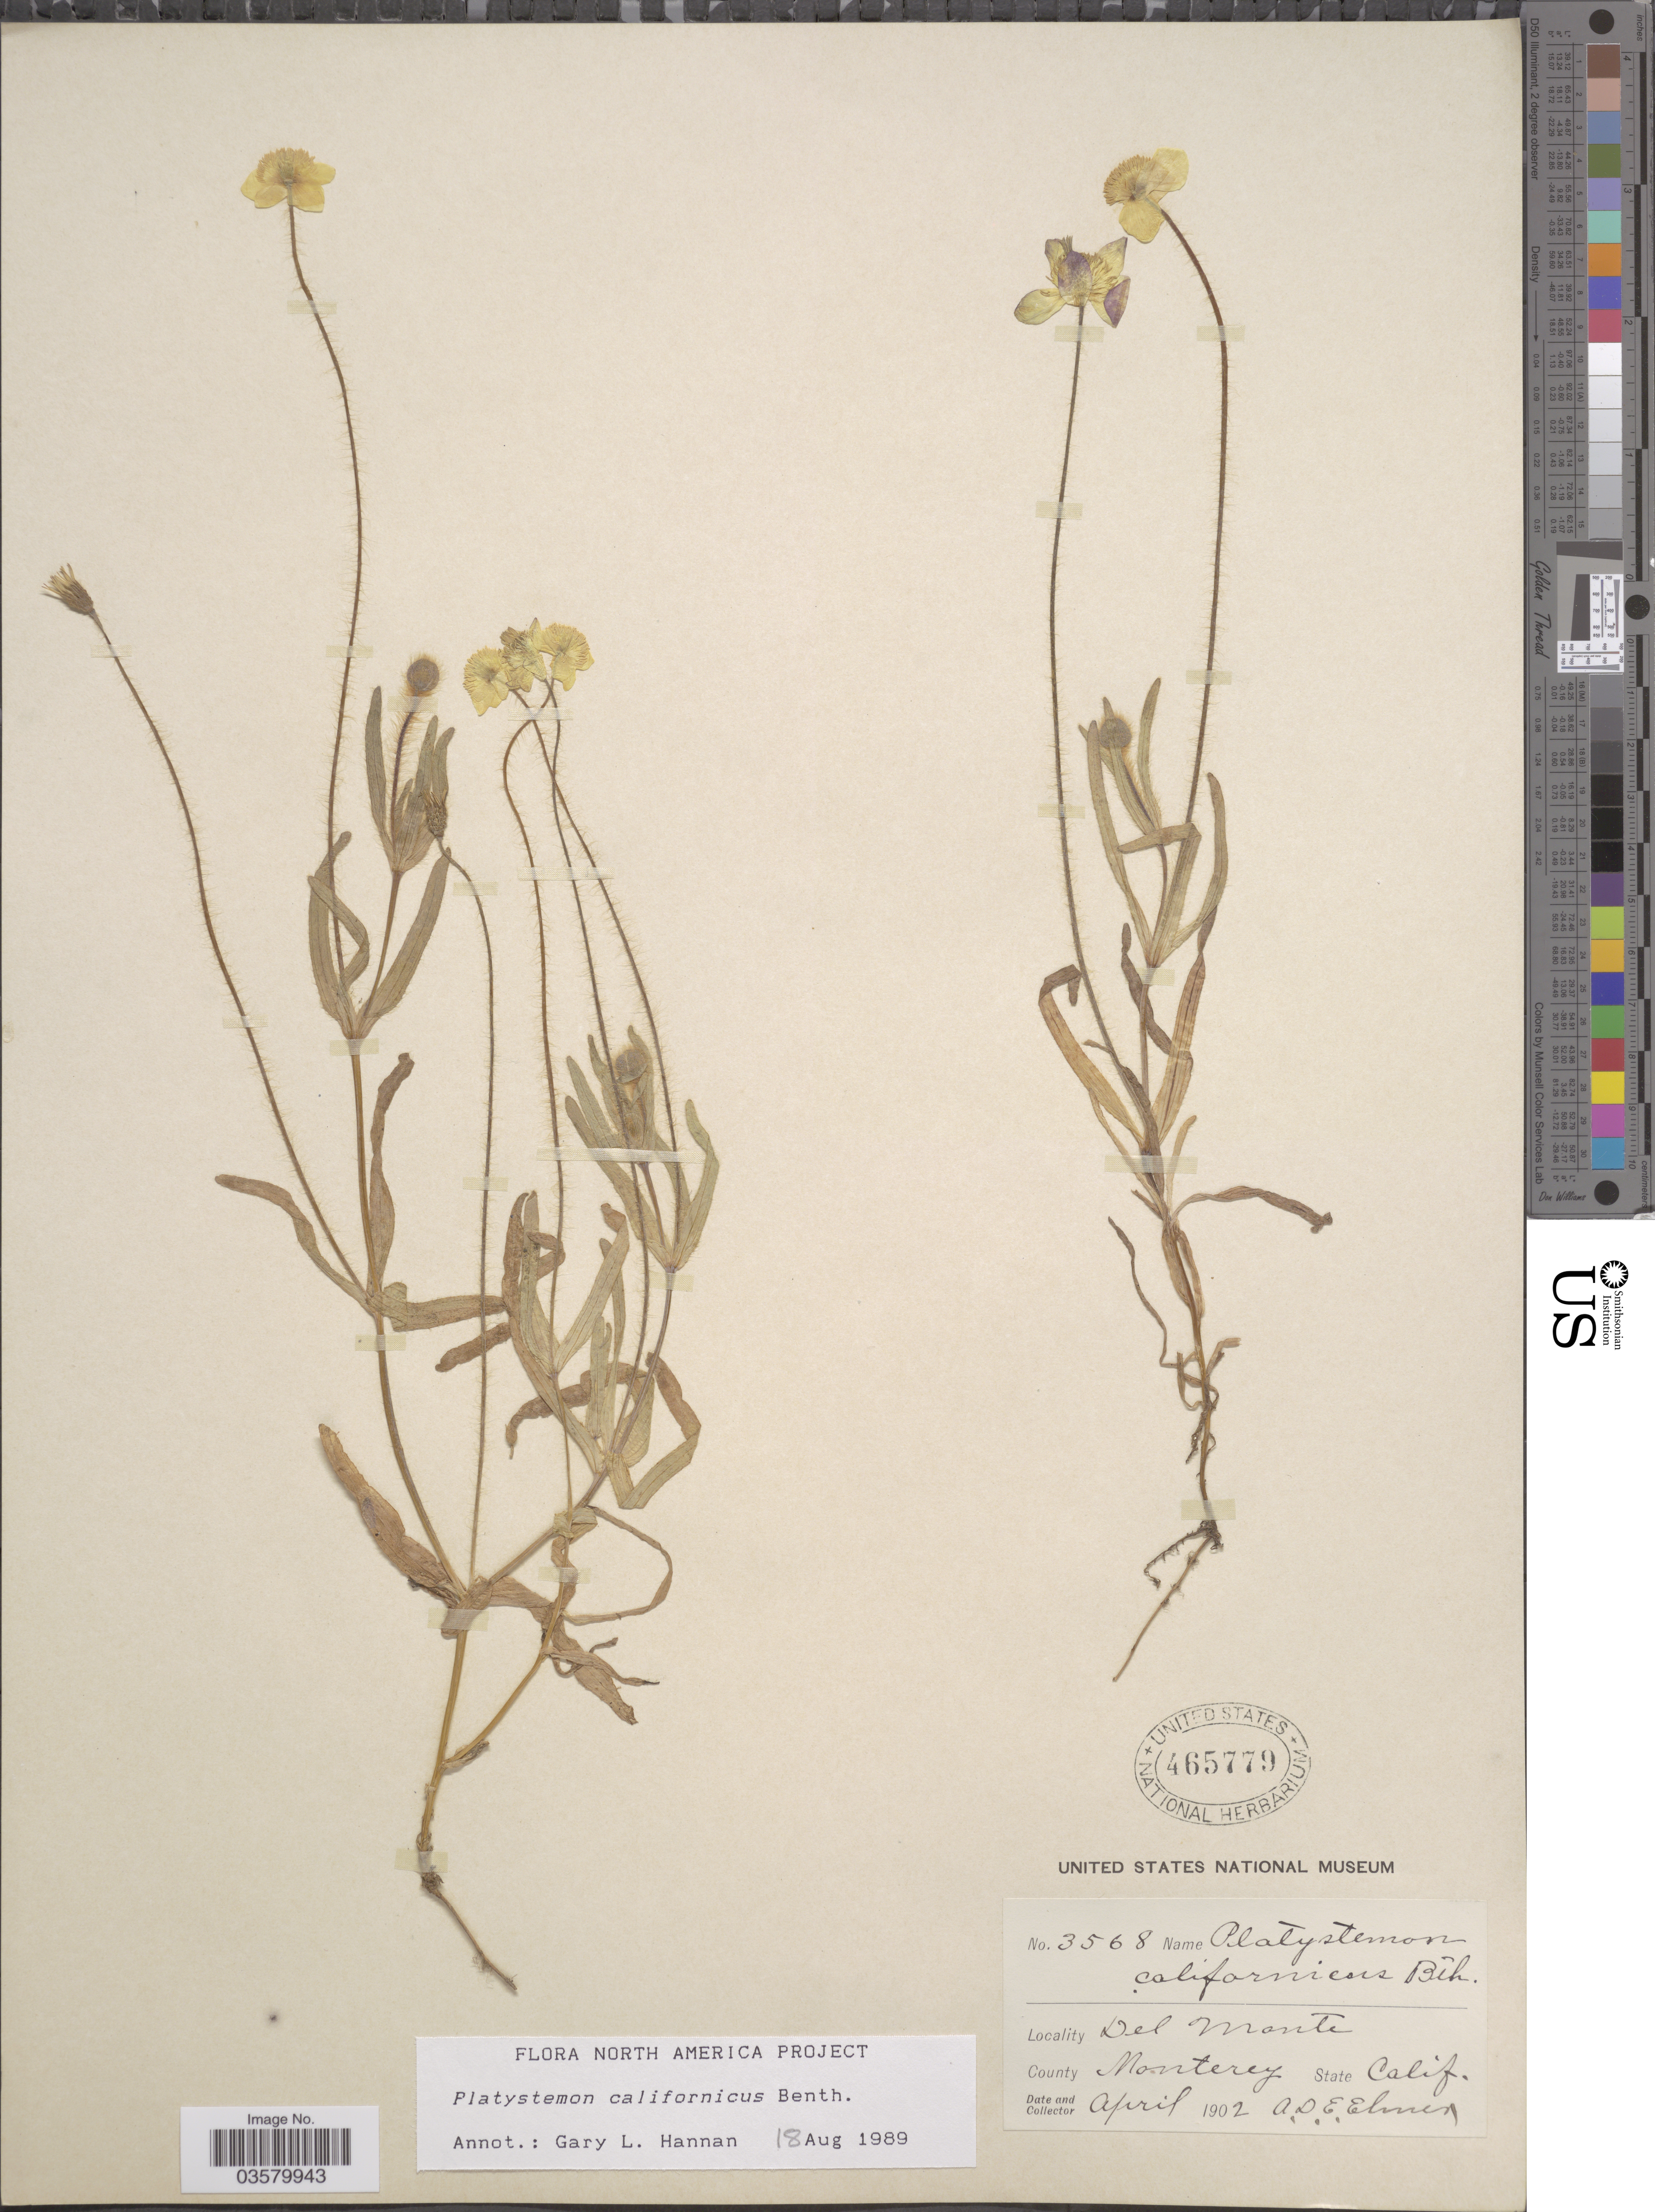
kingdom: Plantae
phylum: Tracheophyta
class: Magnoliopsida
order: Ranunculales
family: Papaveraceae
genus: Platystemon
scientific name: Platystemon californicus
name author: Benth.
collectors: A. D. E. Elmer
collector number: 3568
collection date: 1902-04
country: United States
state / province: California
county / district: Monterey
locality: Del Monte, County Monterey.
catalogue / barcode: US 465779